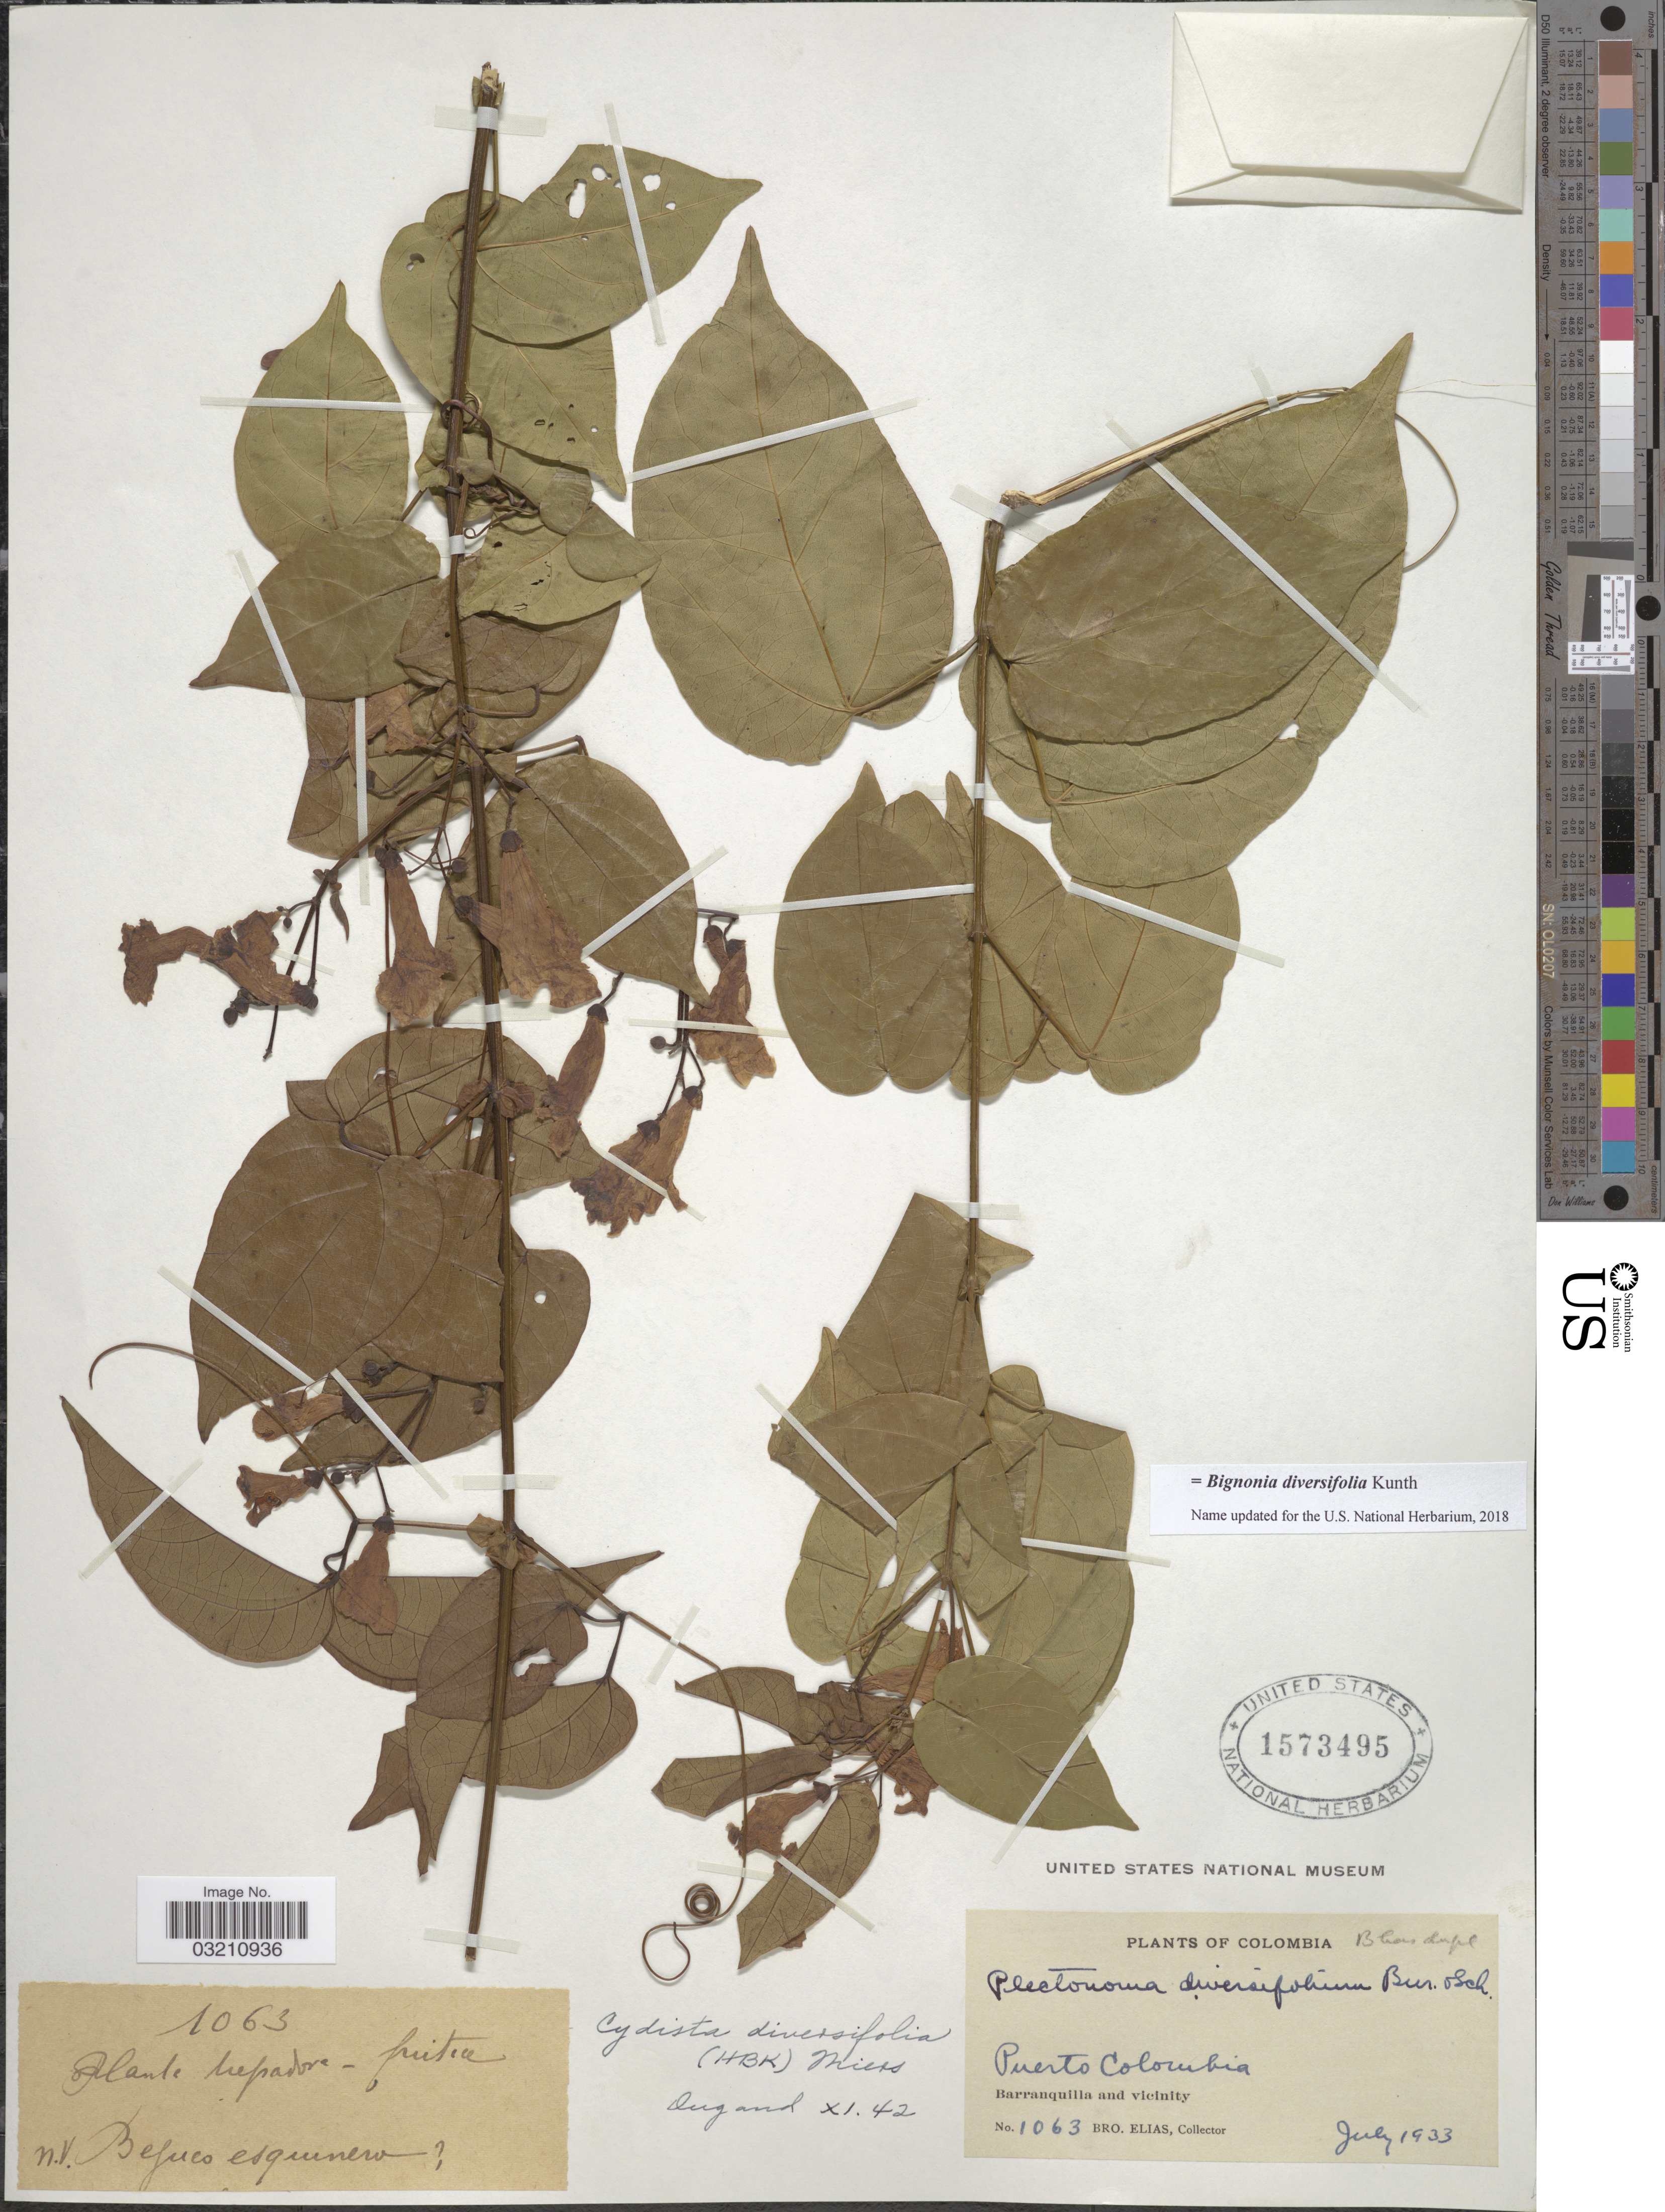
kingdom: Plantae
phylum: Tracheophyta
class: Magnoliopsida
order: Lamiales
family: Bignoniaceae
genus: Bignonia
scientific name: Bignonia diversifolia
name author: Kunth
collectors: Bro. Elias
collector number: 1063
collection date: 1933-07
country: Colombia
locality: Puerto Colombia. Barranquilla and vicinity.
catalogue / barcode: US 1573495